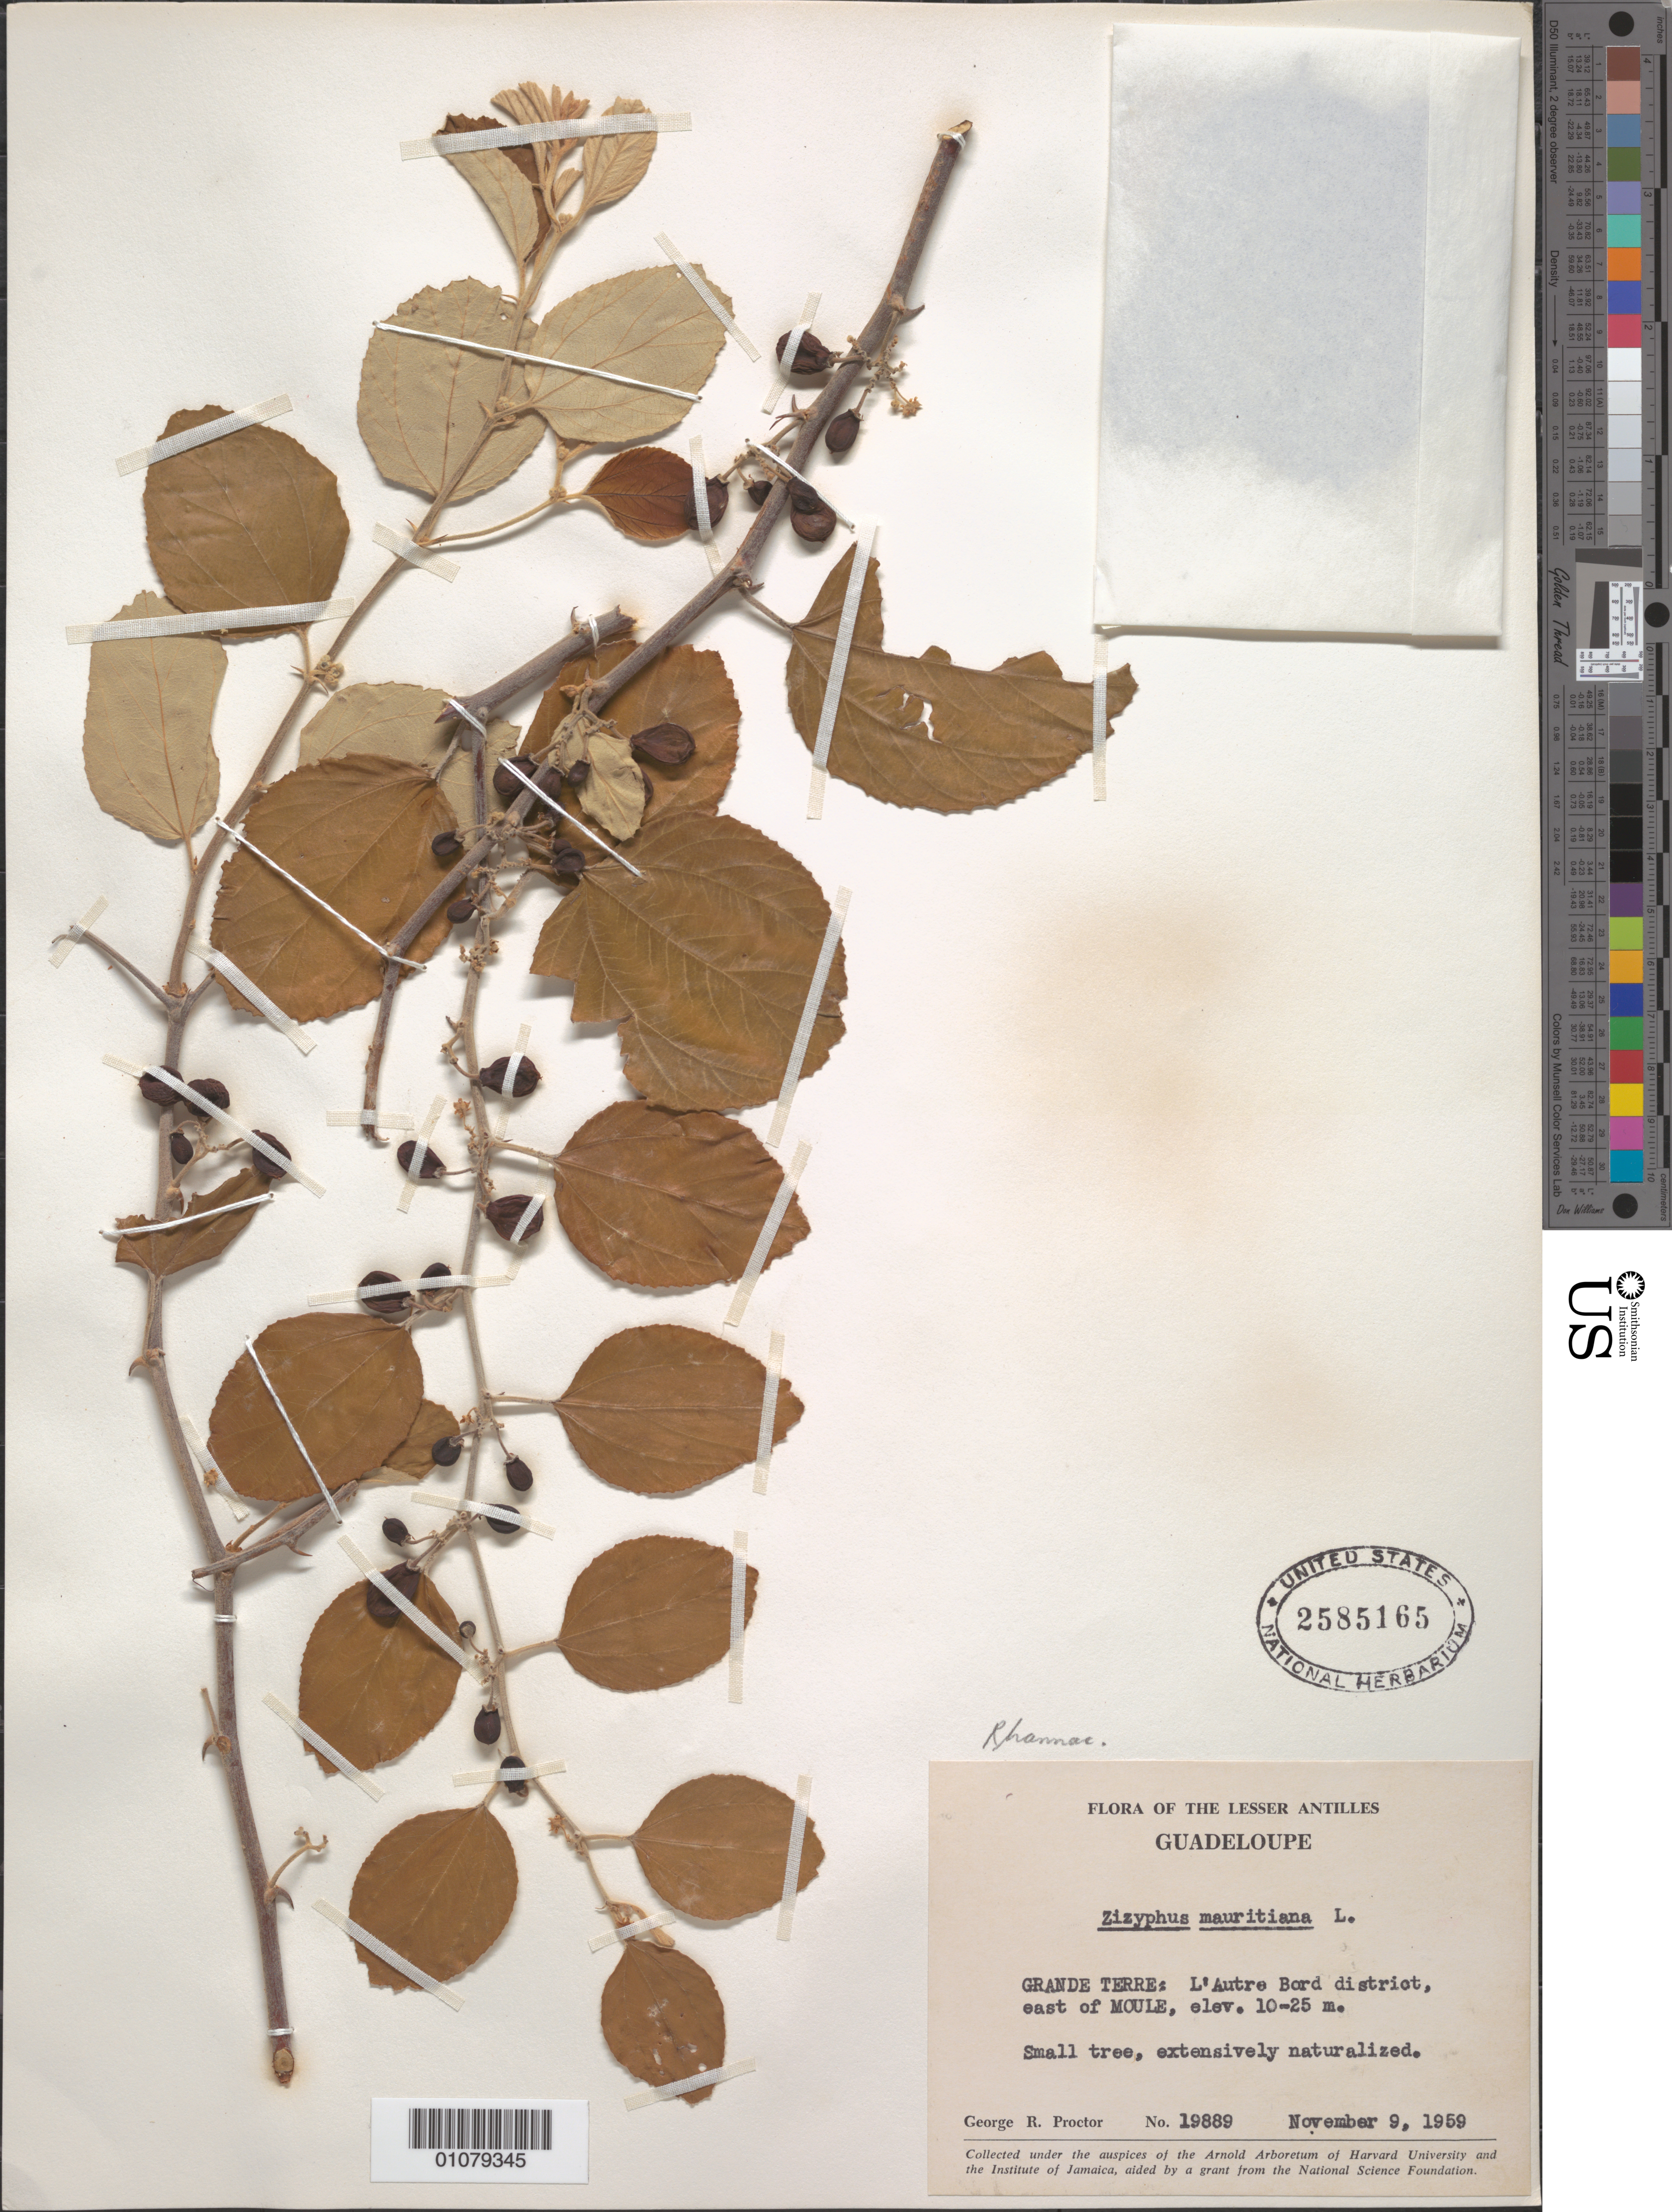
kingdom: Plantae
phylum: Tracheophyta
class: Magnoliopsida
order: Rosales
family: Rhamnaceae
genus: Ziziphus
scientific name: Ziziphus mauritiana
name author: Lam.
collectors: G. R. Proctor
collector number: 19889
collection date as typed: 09 Nov 1959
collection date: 1959-11-09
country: Guadeloupe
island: Grande Terre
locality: Grande Terre: L'Autre Bord district, E of Moule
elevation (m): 10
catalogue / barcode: US 2585165